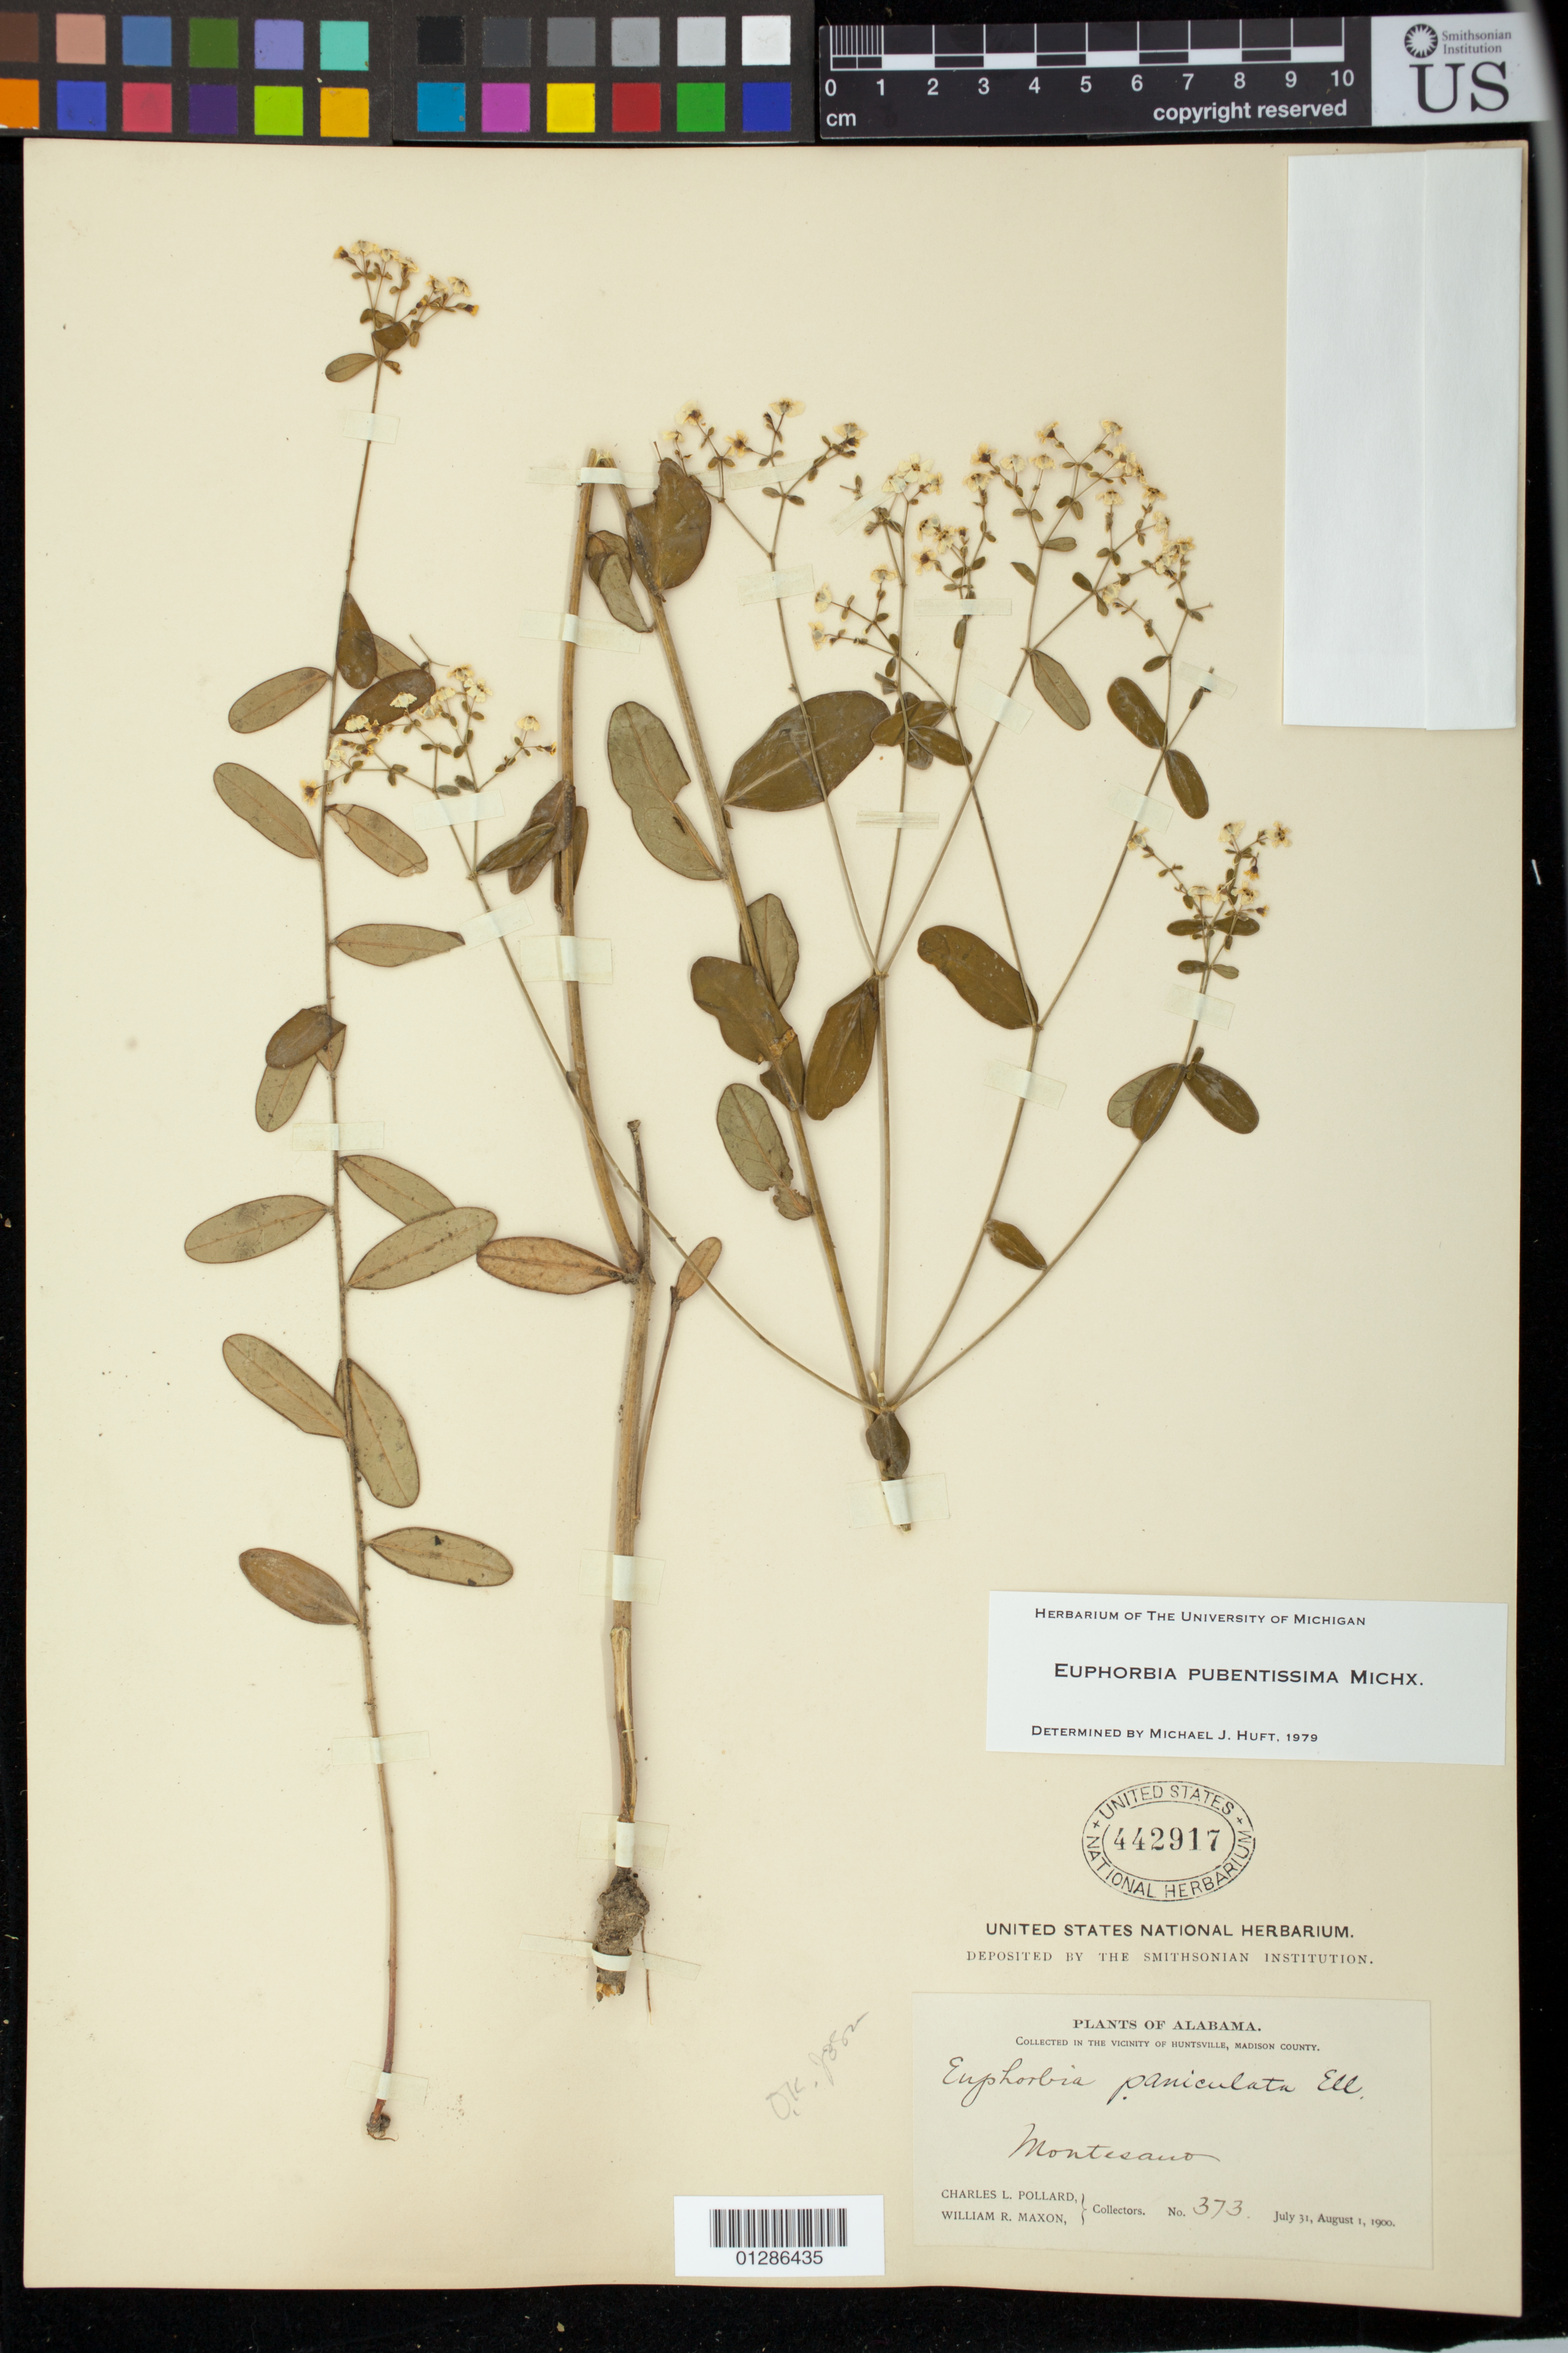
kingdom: Plantae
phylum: Tracheophyta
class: Magnoliopsida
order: Malpighiales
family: Euphorbiaceae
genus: Euphorbia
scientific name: Euphorbia pubentissima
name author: Michx.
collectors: C. L. Pollard & W. R. Maxon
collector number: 373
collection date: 1900-07-31,1900-08-01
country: United States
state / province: Alabama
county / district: Madison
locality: vicinity of Huntsville Montesano [Monte Sano]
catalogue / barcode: US 442917